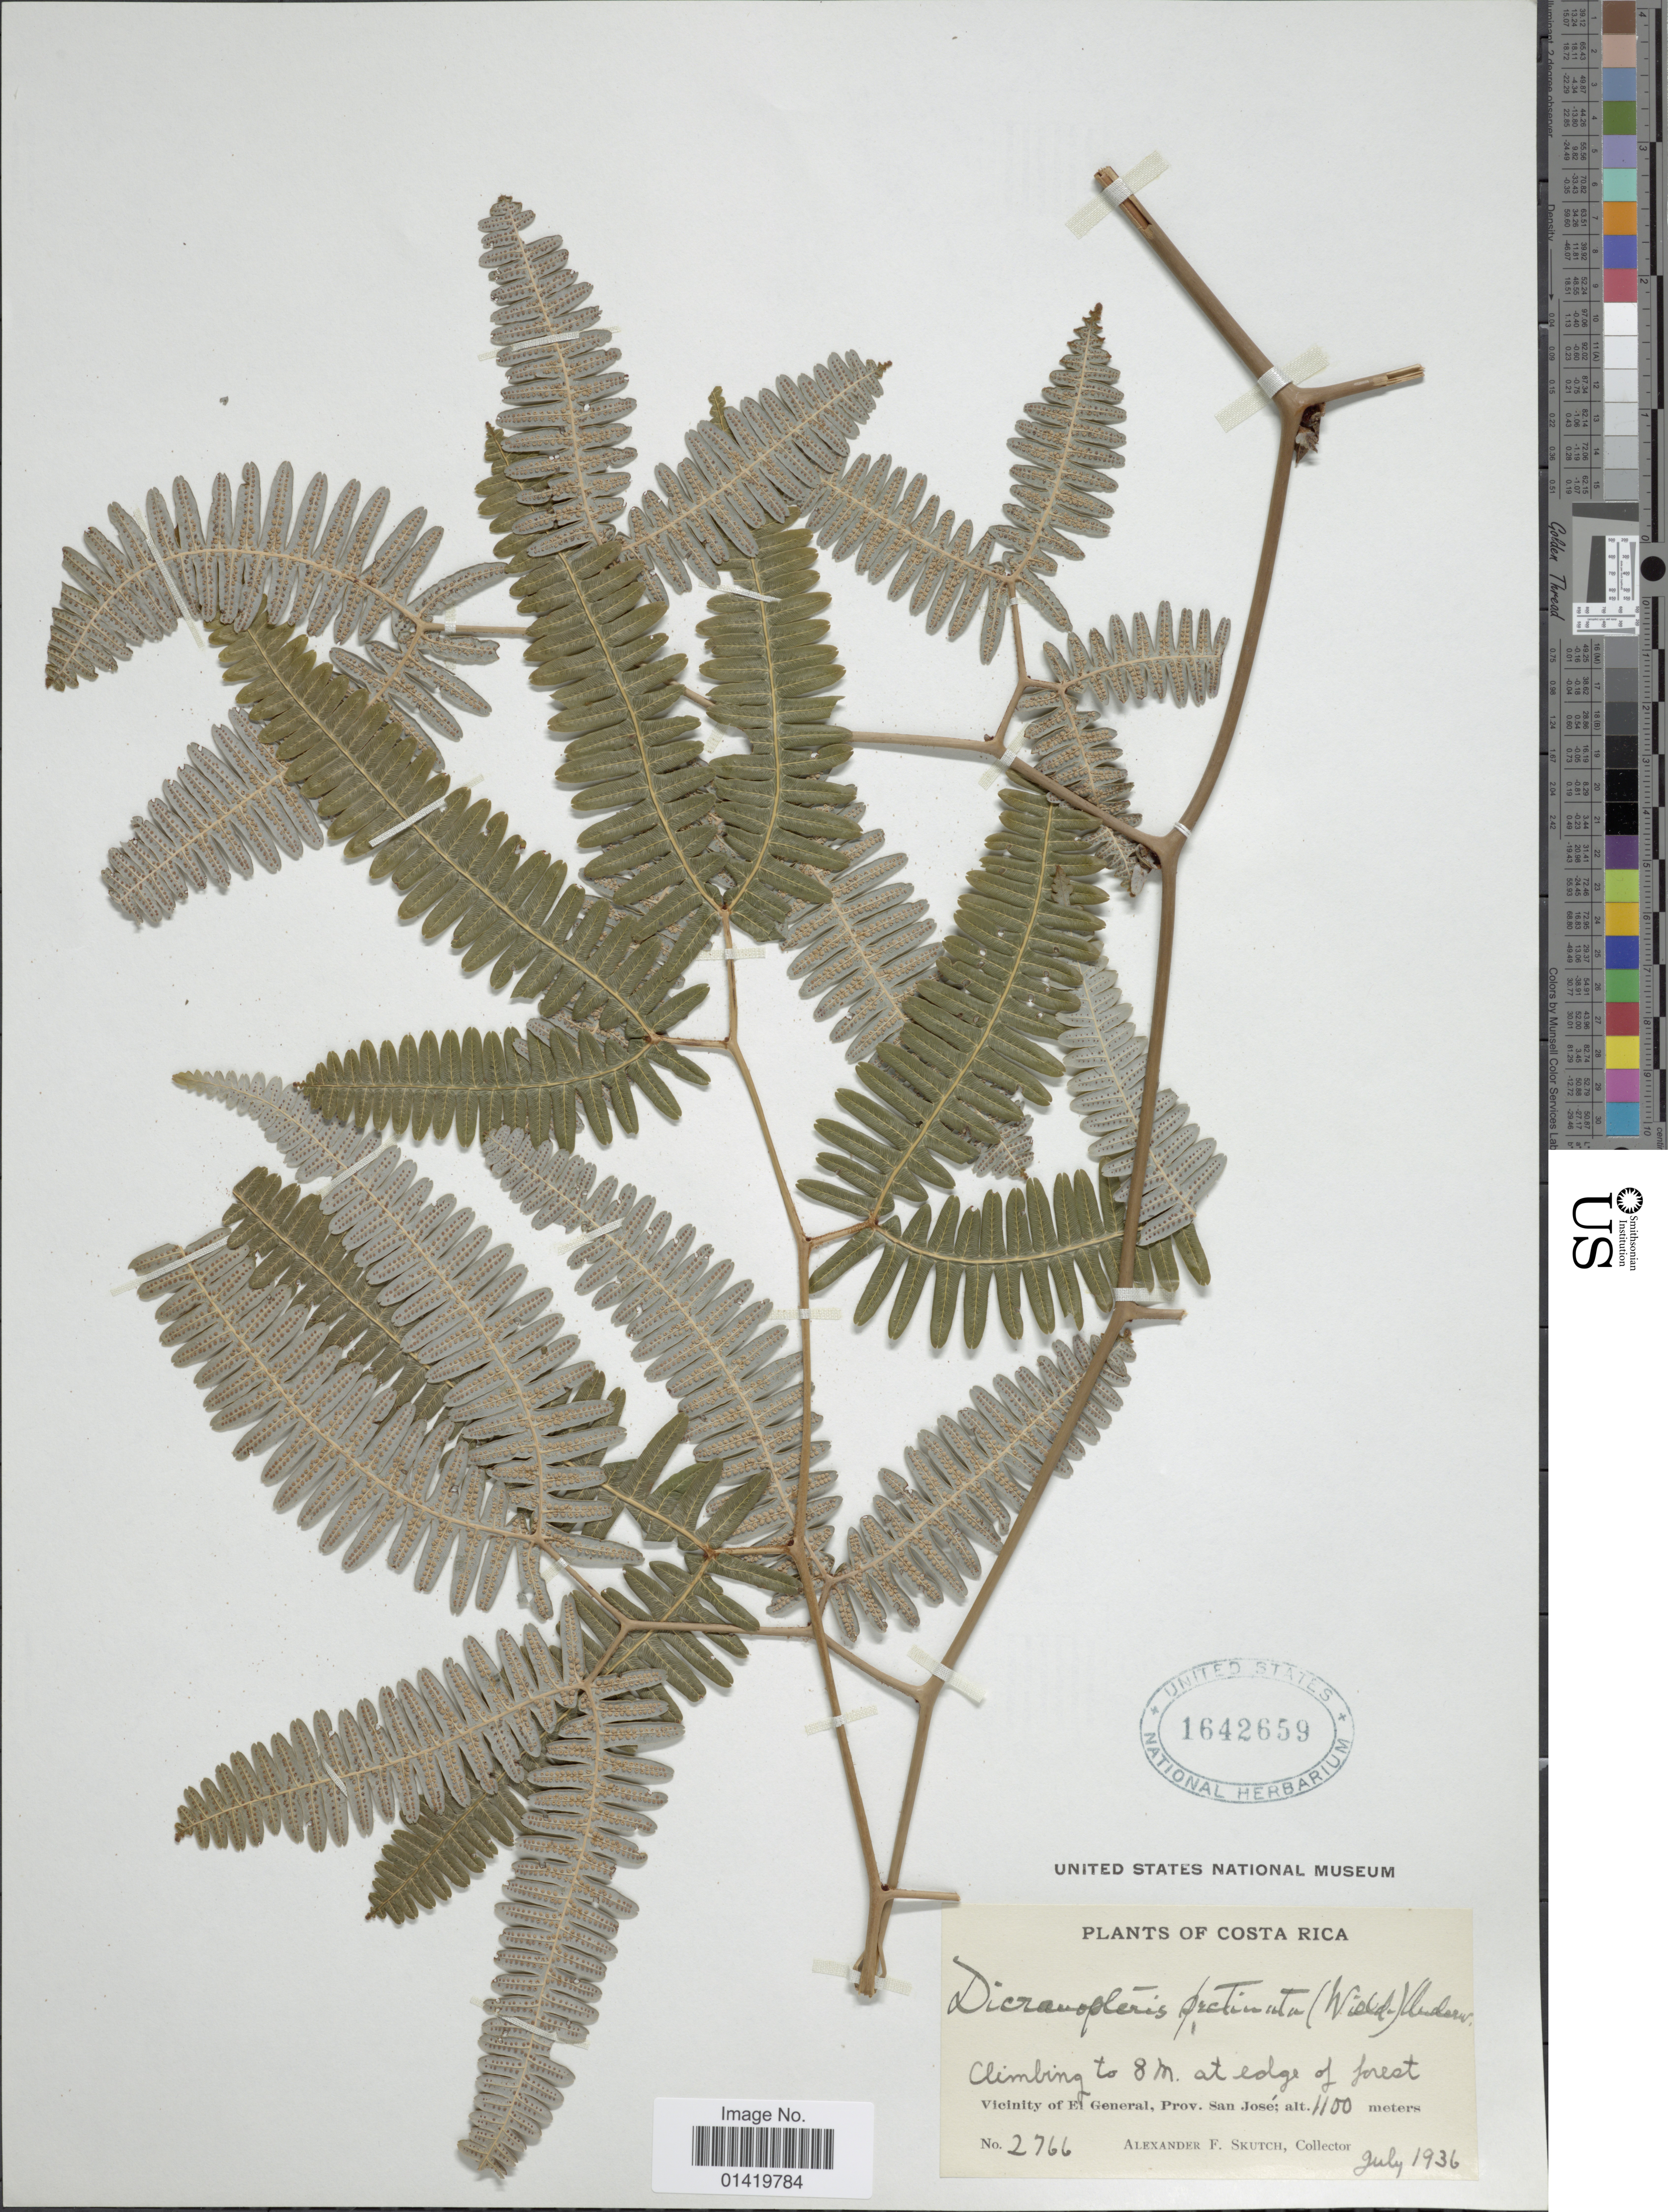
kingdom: Plantae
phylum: Tracheophyta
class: Polypodiopsida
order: Gleicheniales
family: Gleicheniaceae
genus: Gleichenella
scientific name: Gleichenella pectinata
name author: (Willd.) Ching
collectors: A. F. Skutch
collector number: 2766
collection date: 1936-07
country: Costa Rica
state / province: San José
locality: Vicinity of El General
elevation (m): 1100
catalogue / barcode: US 1642659